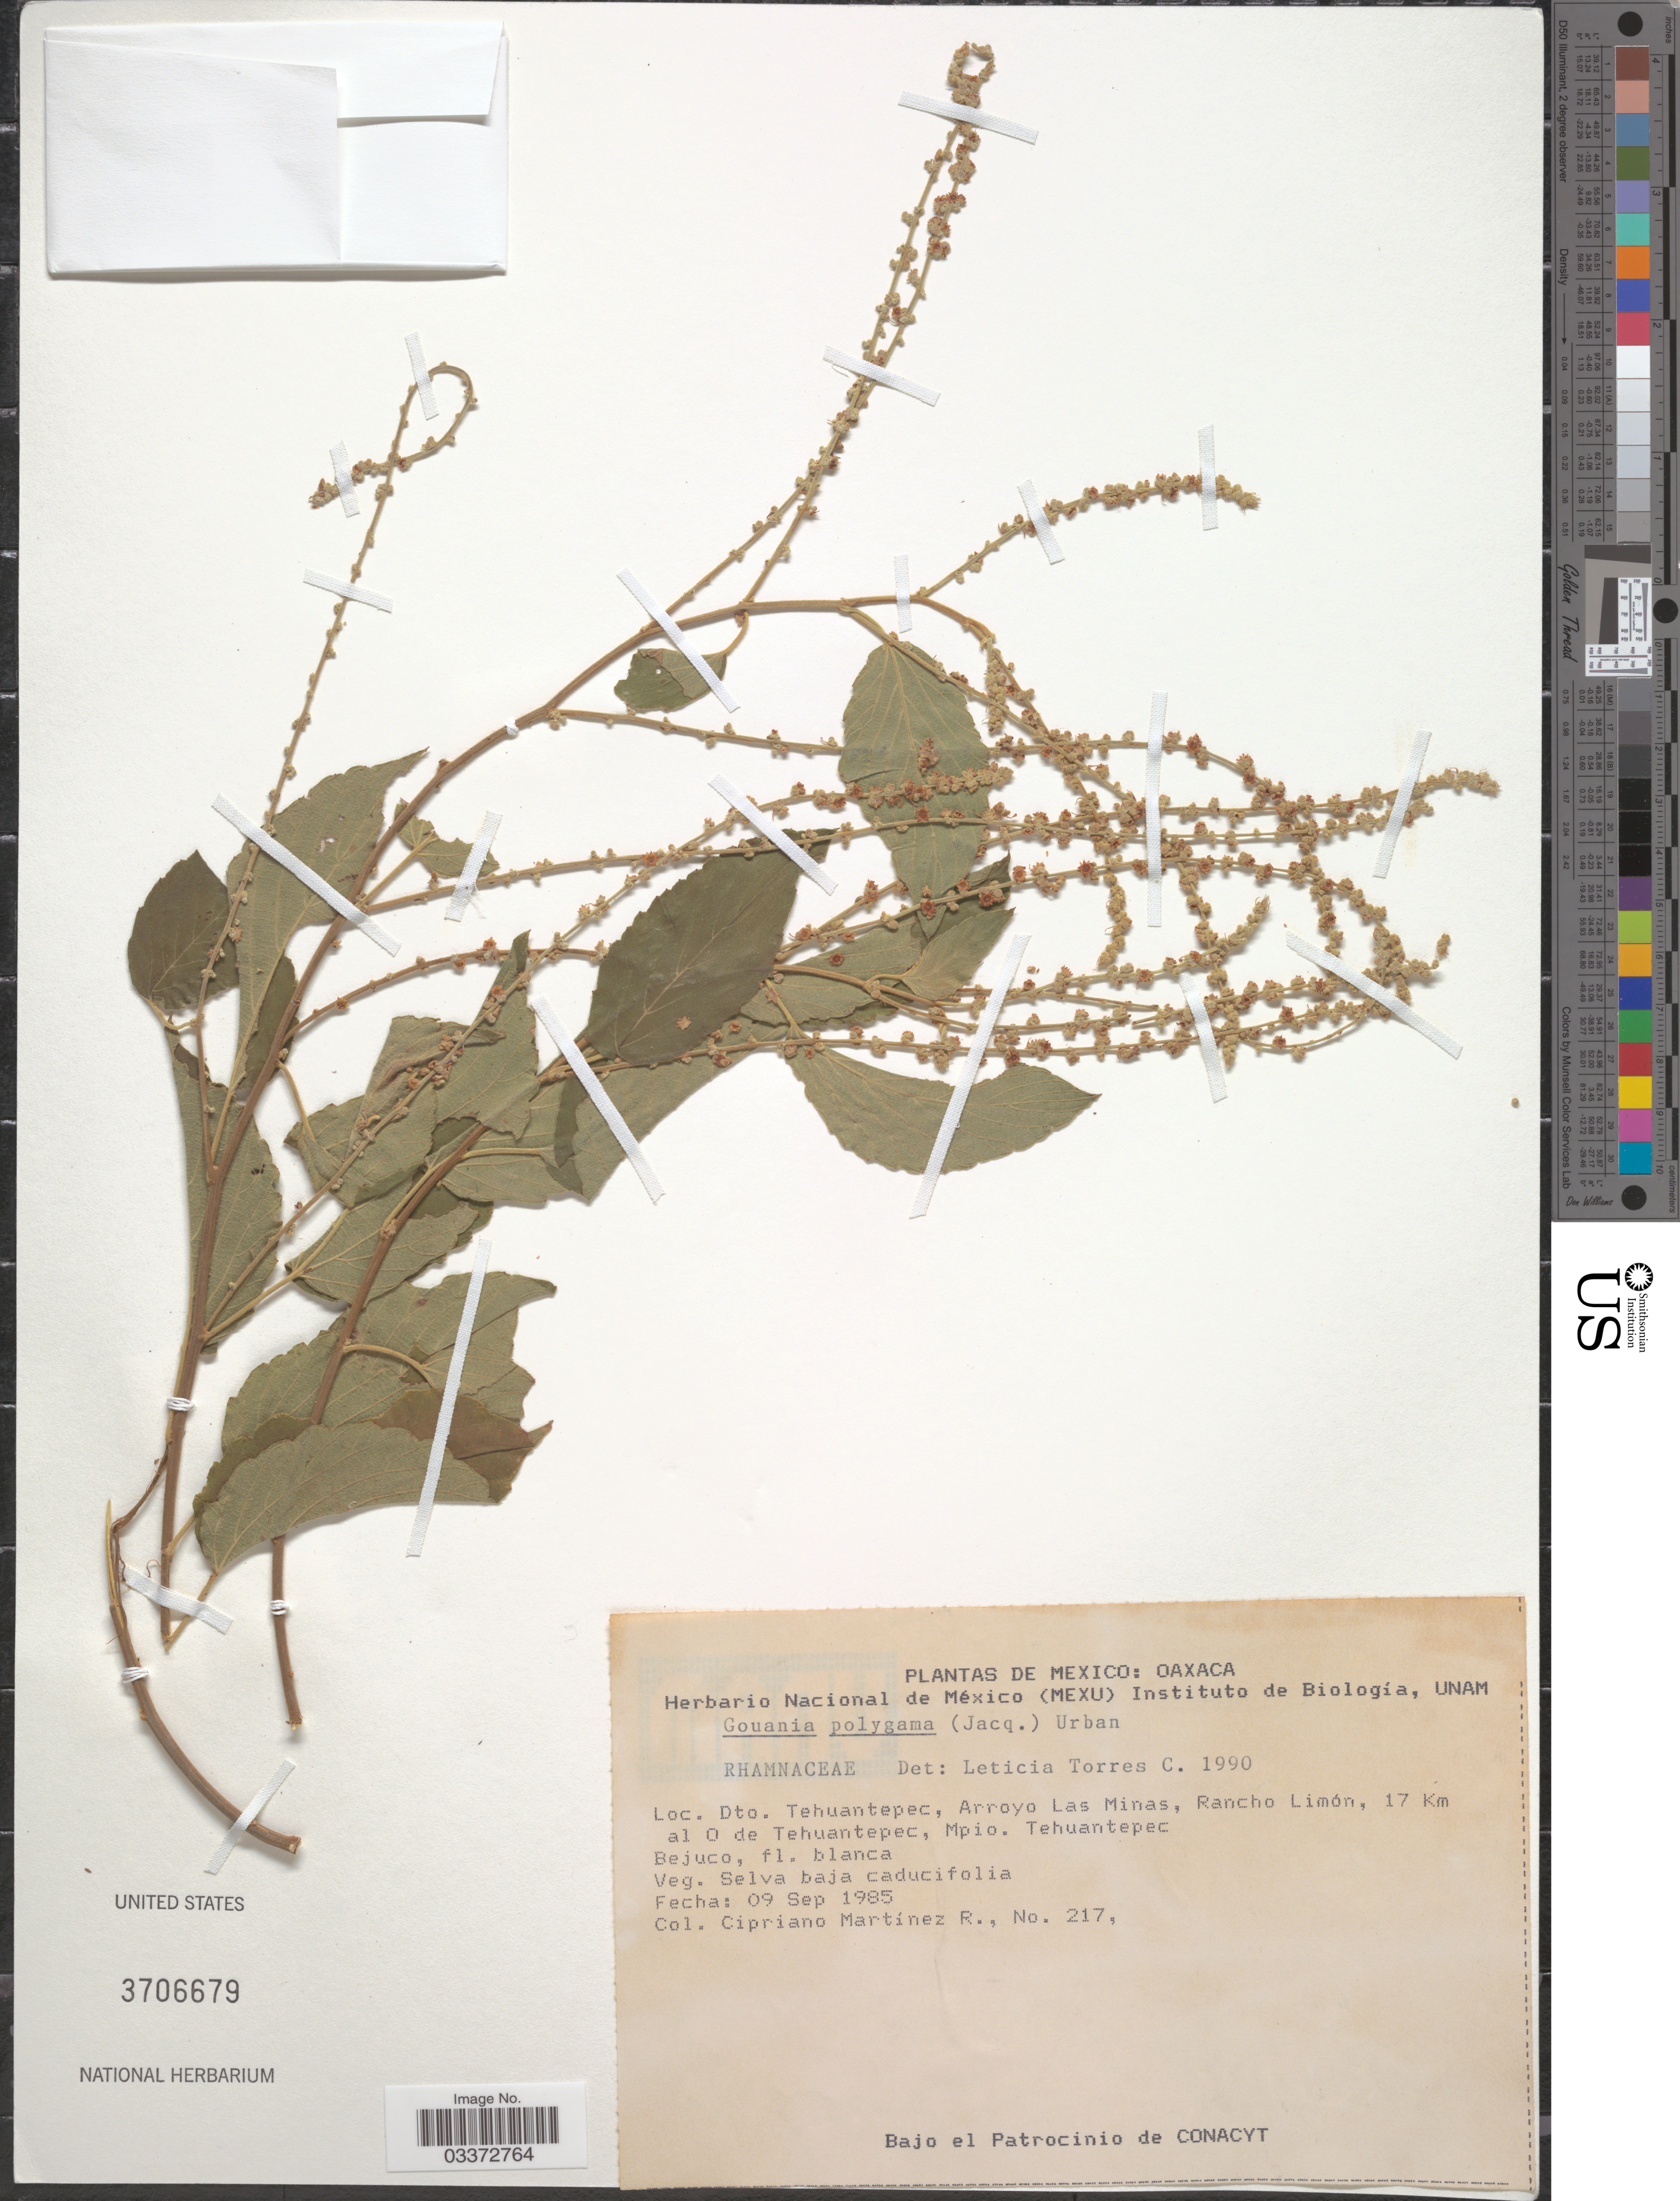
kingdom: Plantae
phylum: Tracheophyta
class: Magnoliopsida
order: Rosales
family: Rhamnaceae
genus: Gouania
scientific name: Gouania polygama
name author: (Jacq.) Urb.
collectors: C. Martínez R.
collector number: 217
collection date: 1985-09-09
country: Mexico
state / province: Oaxaca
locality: Dto. Tehuantepec, Arroyo Las Minas, Rancho Limón, 17 Km al O de Tehuantepec, Mpio. Tehuantepec.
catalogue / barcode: US 3706679